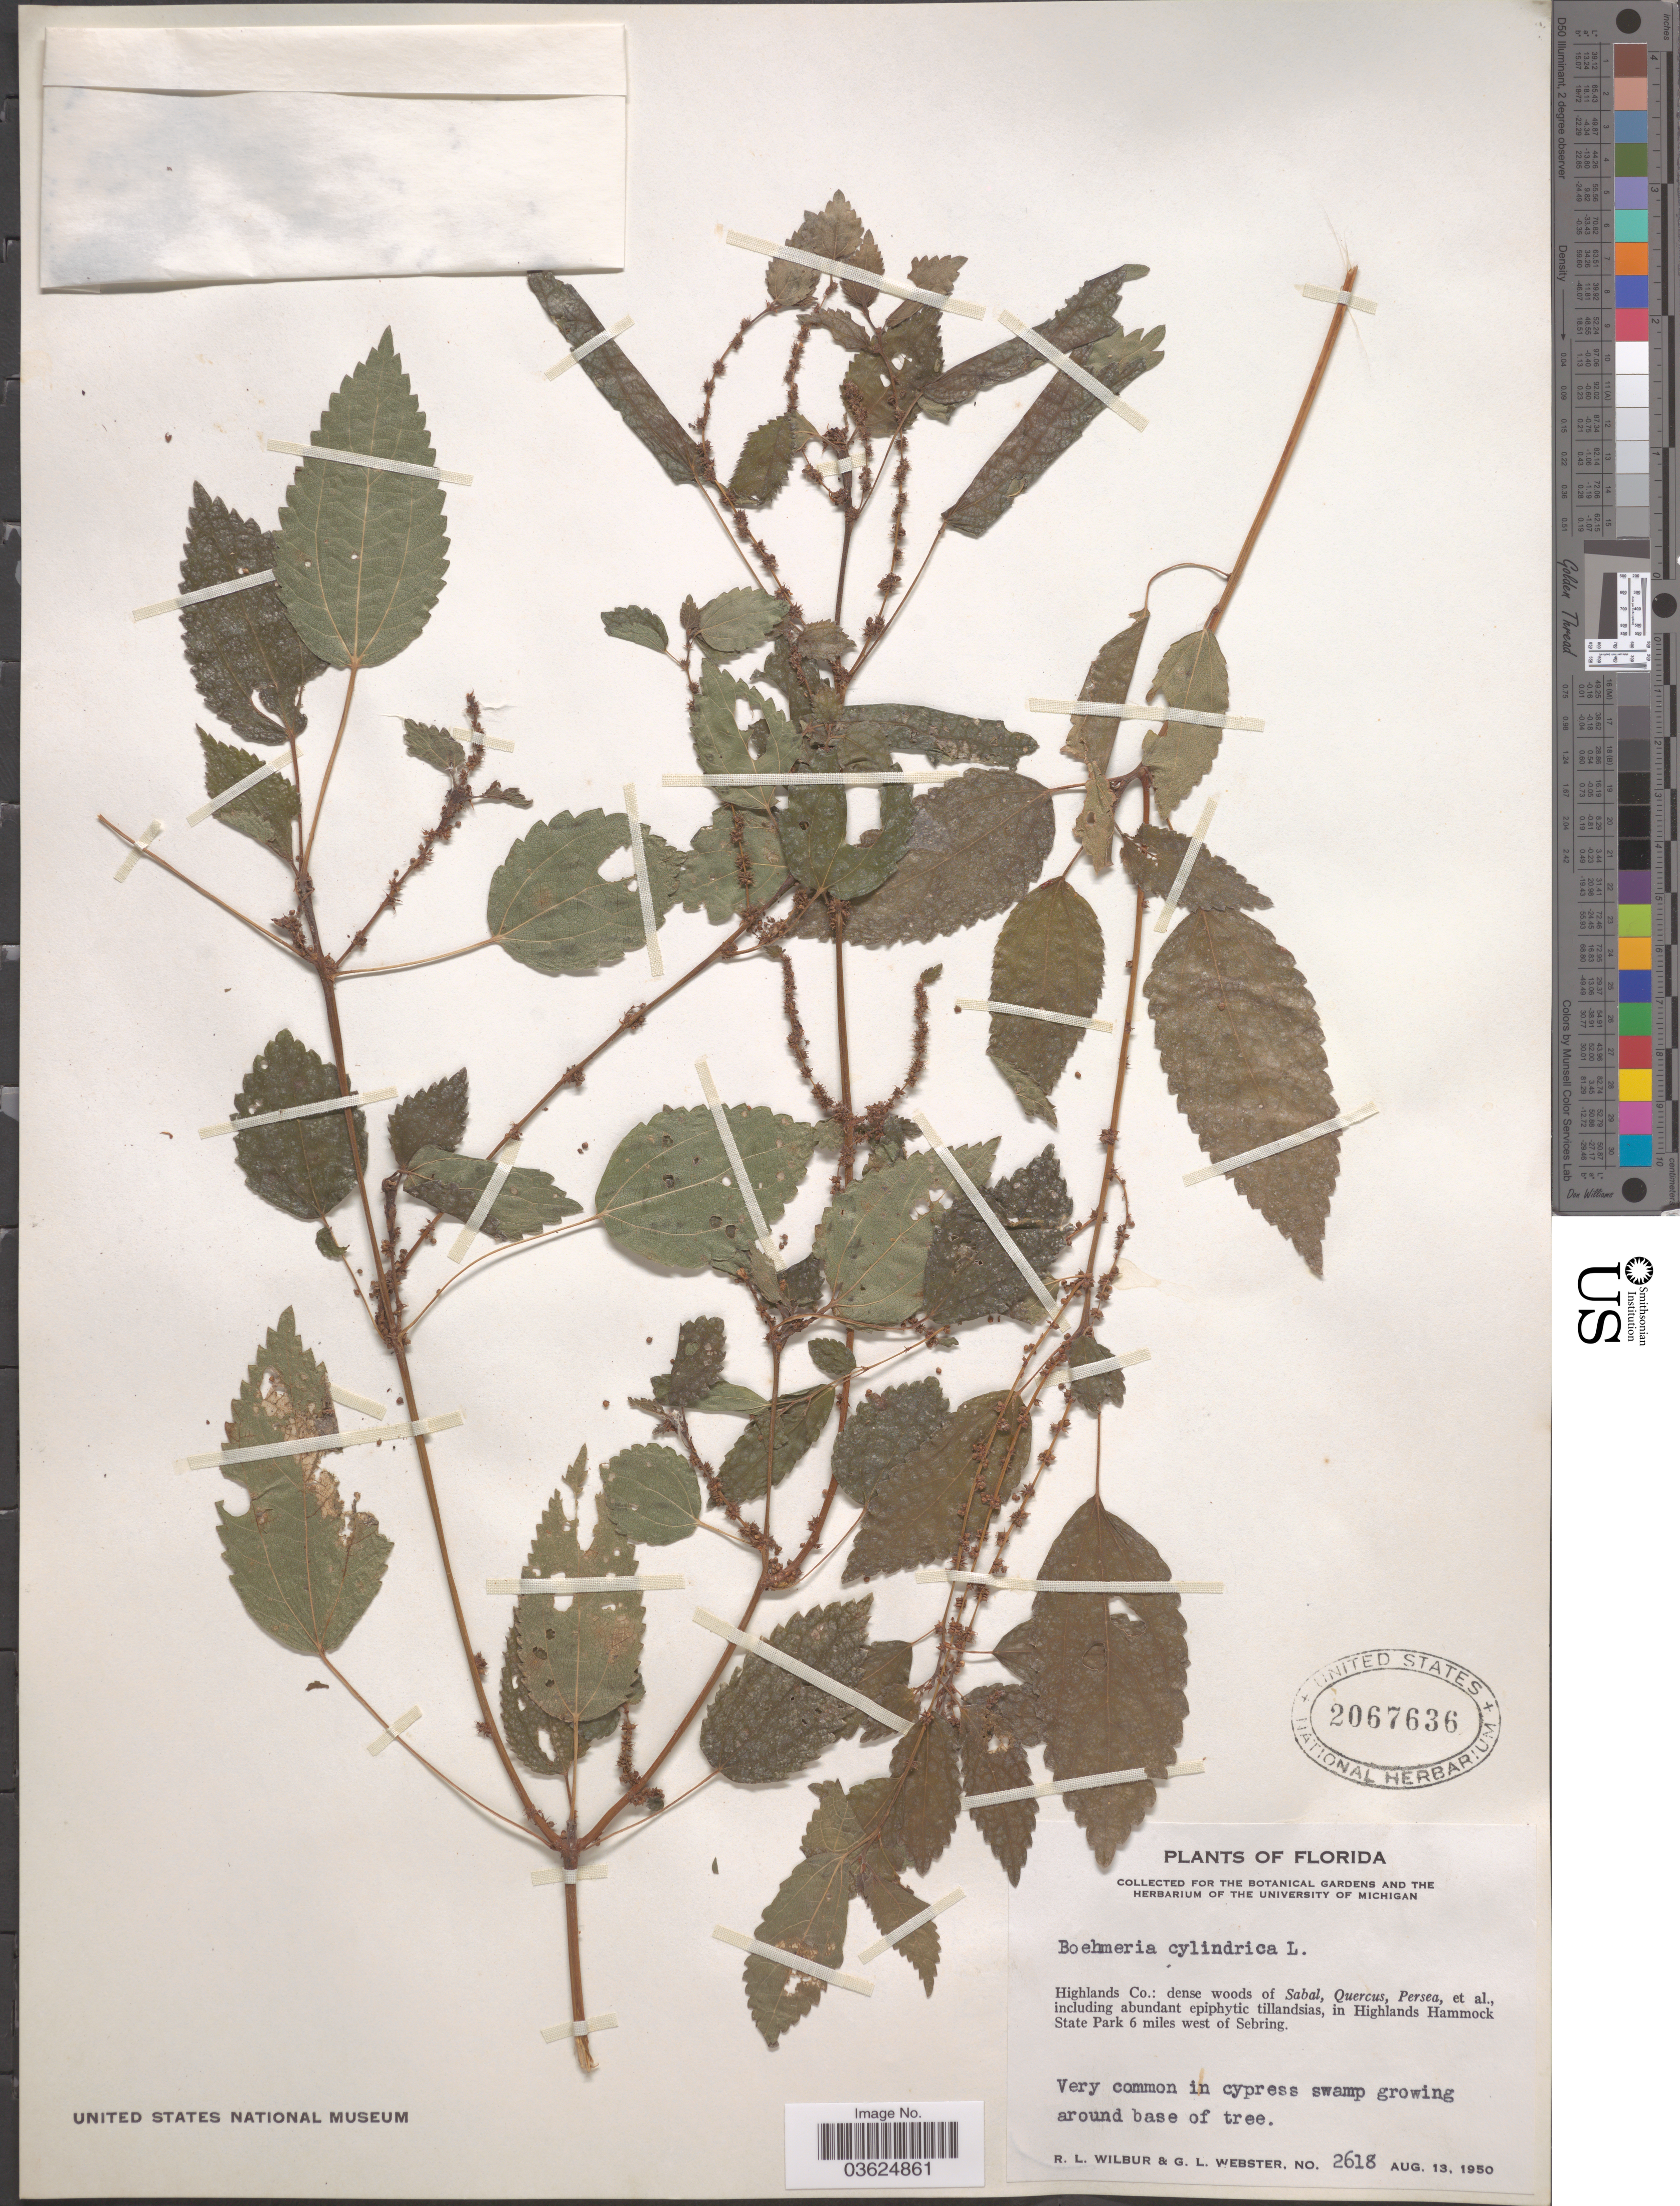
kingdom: Plantae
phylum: Tracheophyta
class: Magnoliopsida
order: Rosales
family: Urticaceae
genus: Boehmeria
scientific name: Boehmeria cylindrica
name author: (L.) Sw.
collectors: R. L. Wilbur & G. L. Webster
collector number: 2618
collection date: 1950-08-13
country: United States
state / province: Florida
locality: Highlands Co.: in Highlands Hammock State Park 6 miles west of Sebring.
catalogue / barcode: US 2067636